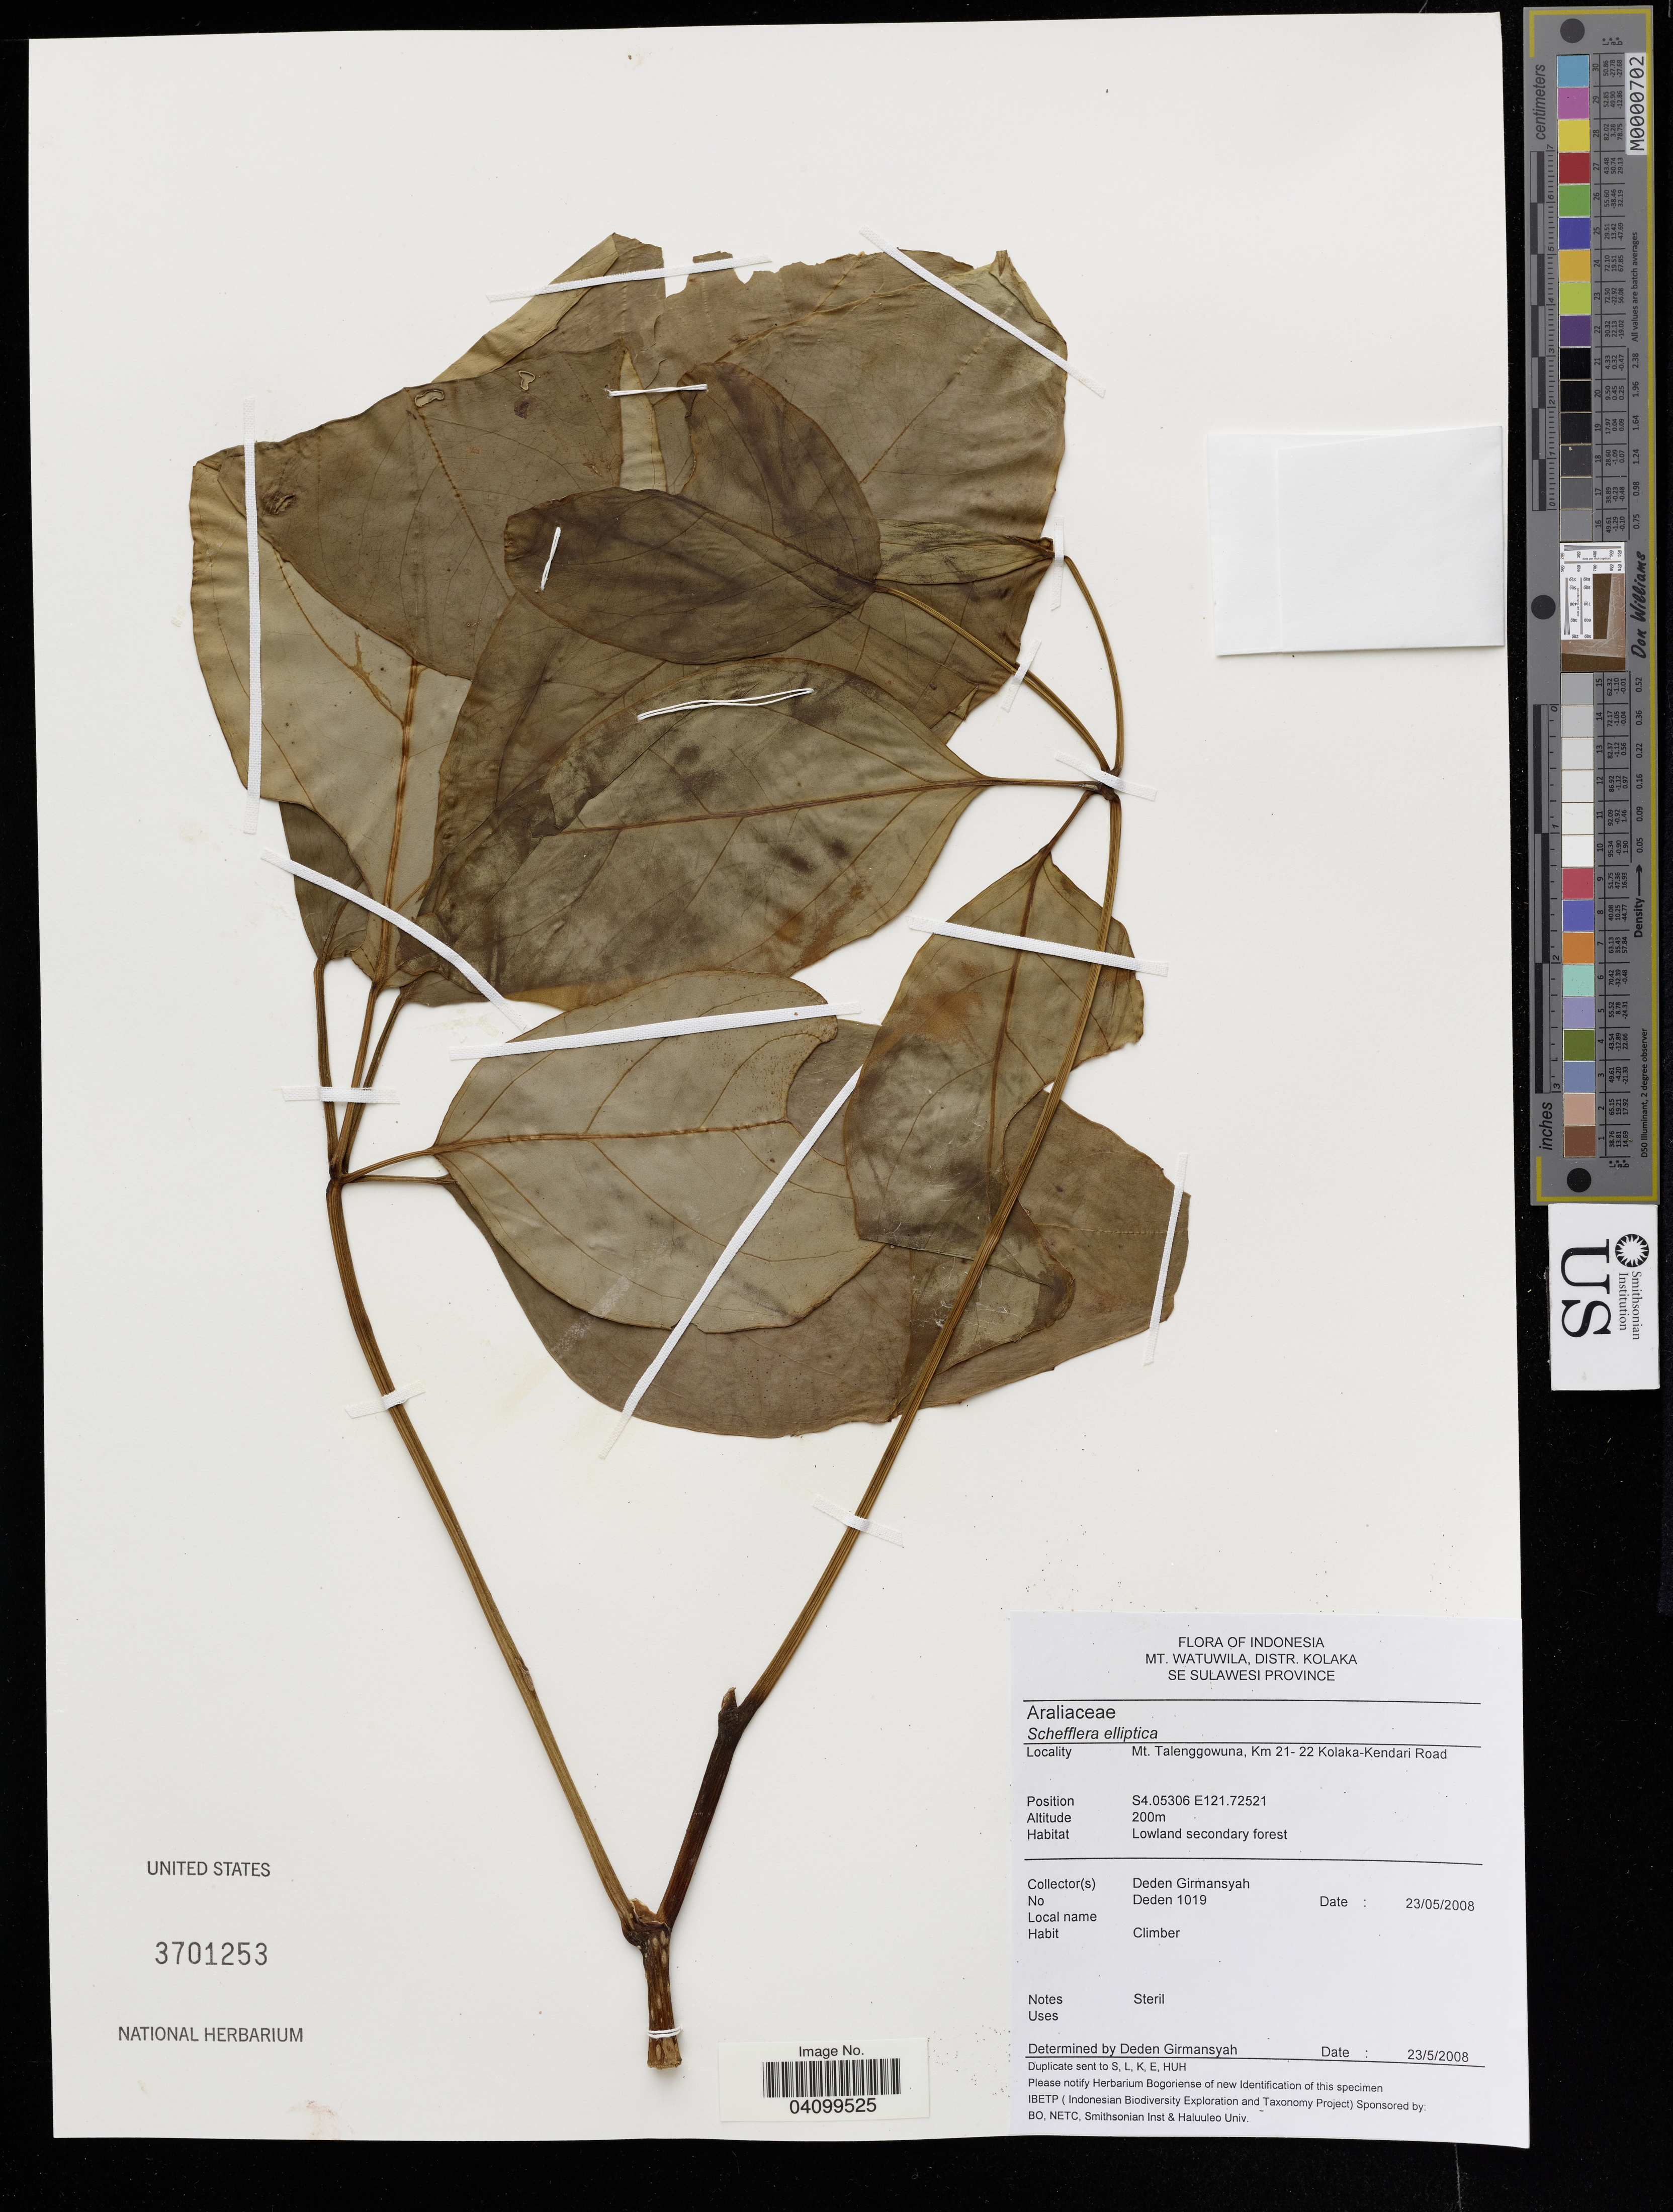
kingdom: Plantae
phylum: Tracheophyta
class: Magnoliopsida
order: Apiales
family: Araliaceae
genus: Schefflera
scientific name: Schefflera elliptica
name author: (Blume) Harms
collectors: G. Deden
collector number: Deden 1019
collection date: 2008-05-23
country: Indonesia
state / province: Sulawesi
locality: Mt. Watuwila, Distr. Kolaka. SE Sulawesi Province. Mt. Talenggowuna, Km 21- 22 Kolaka-Kendari Road.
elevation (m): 200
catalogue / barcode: US 3701253